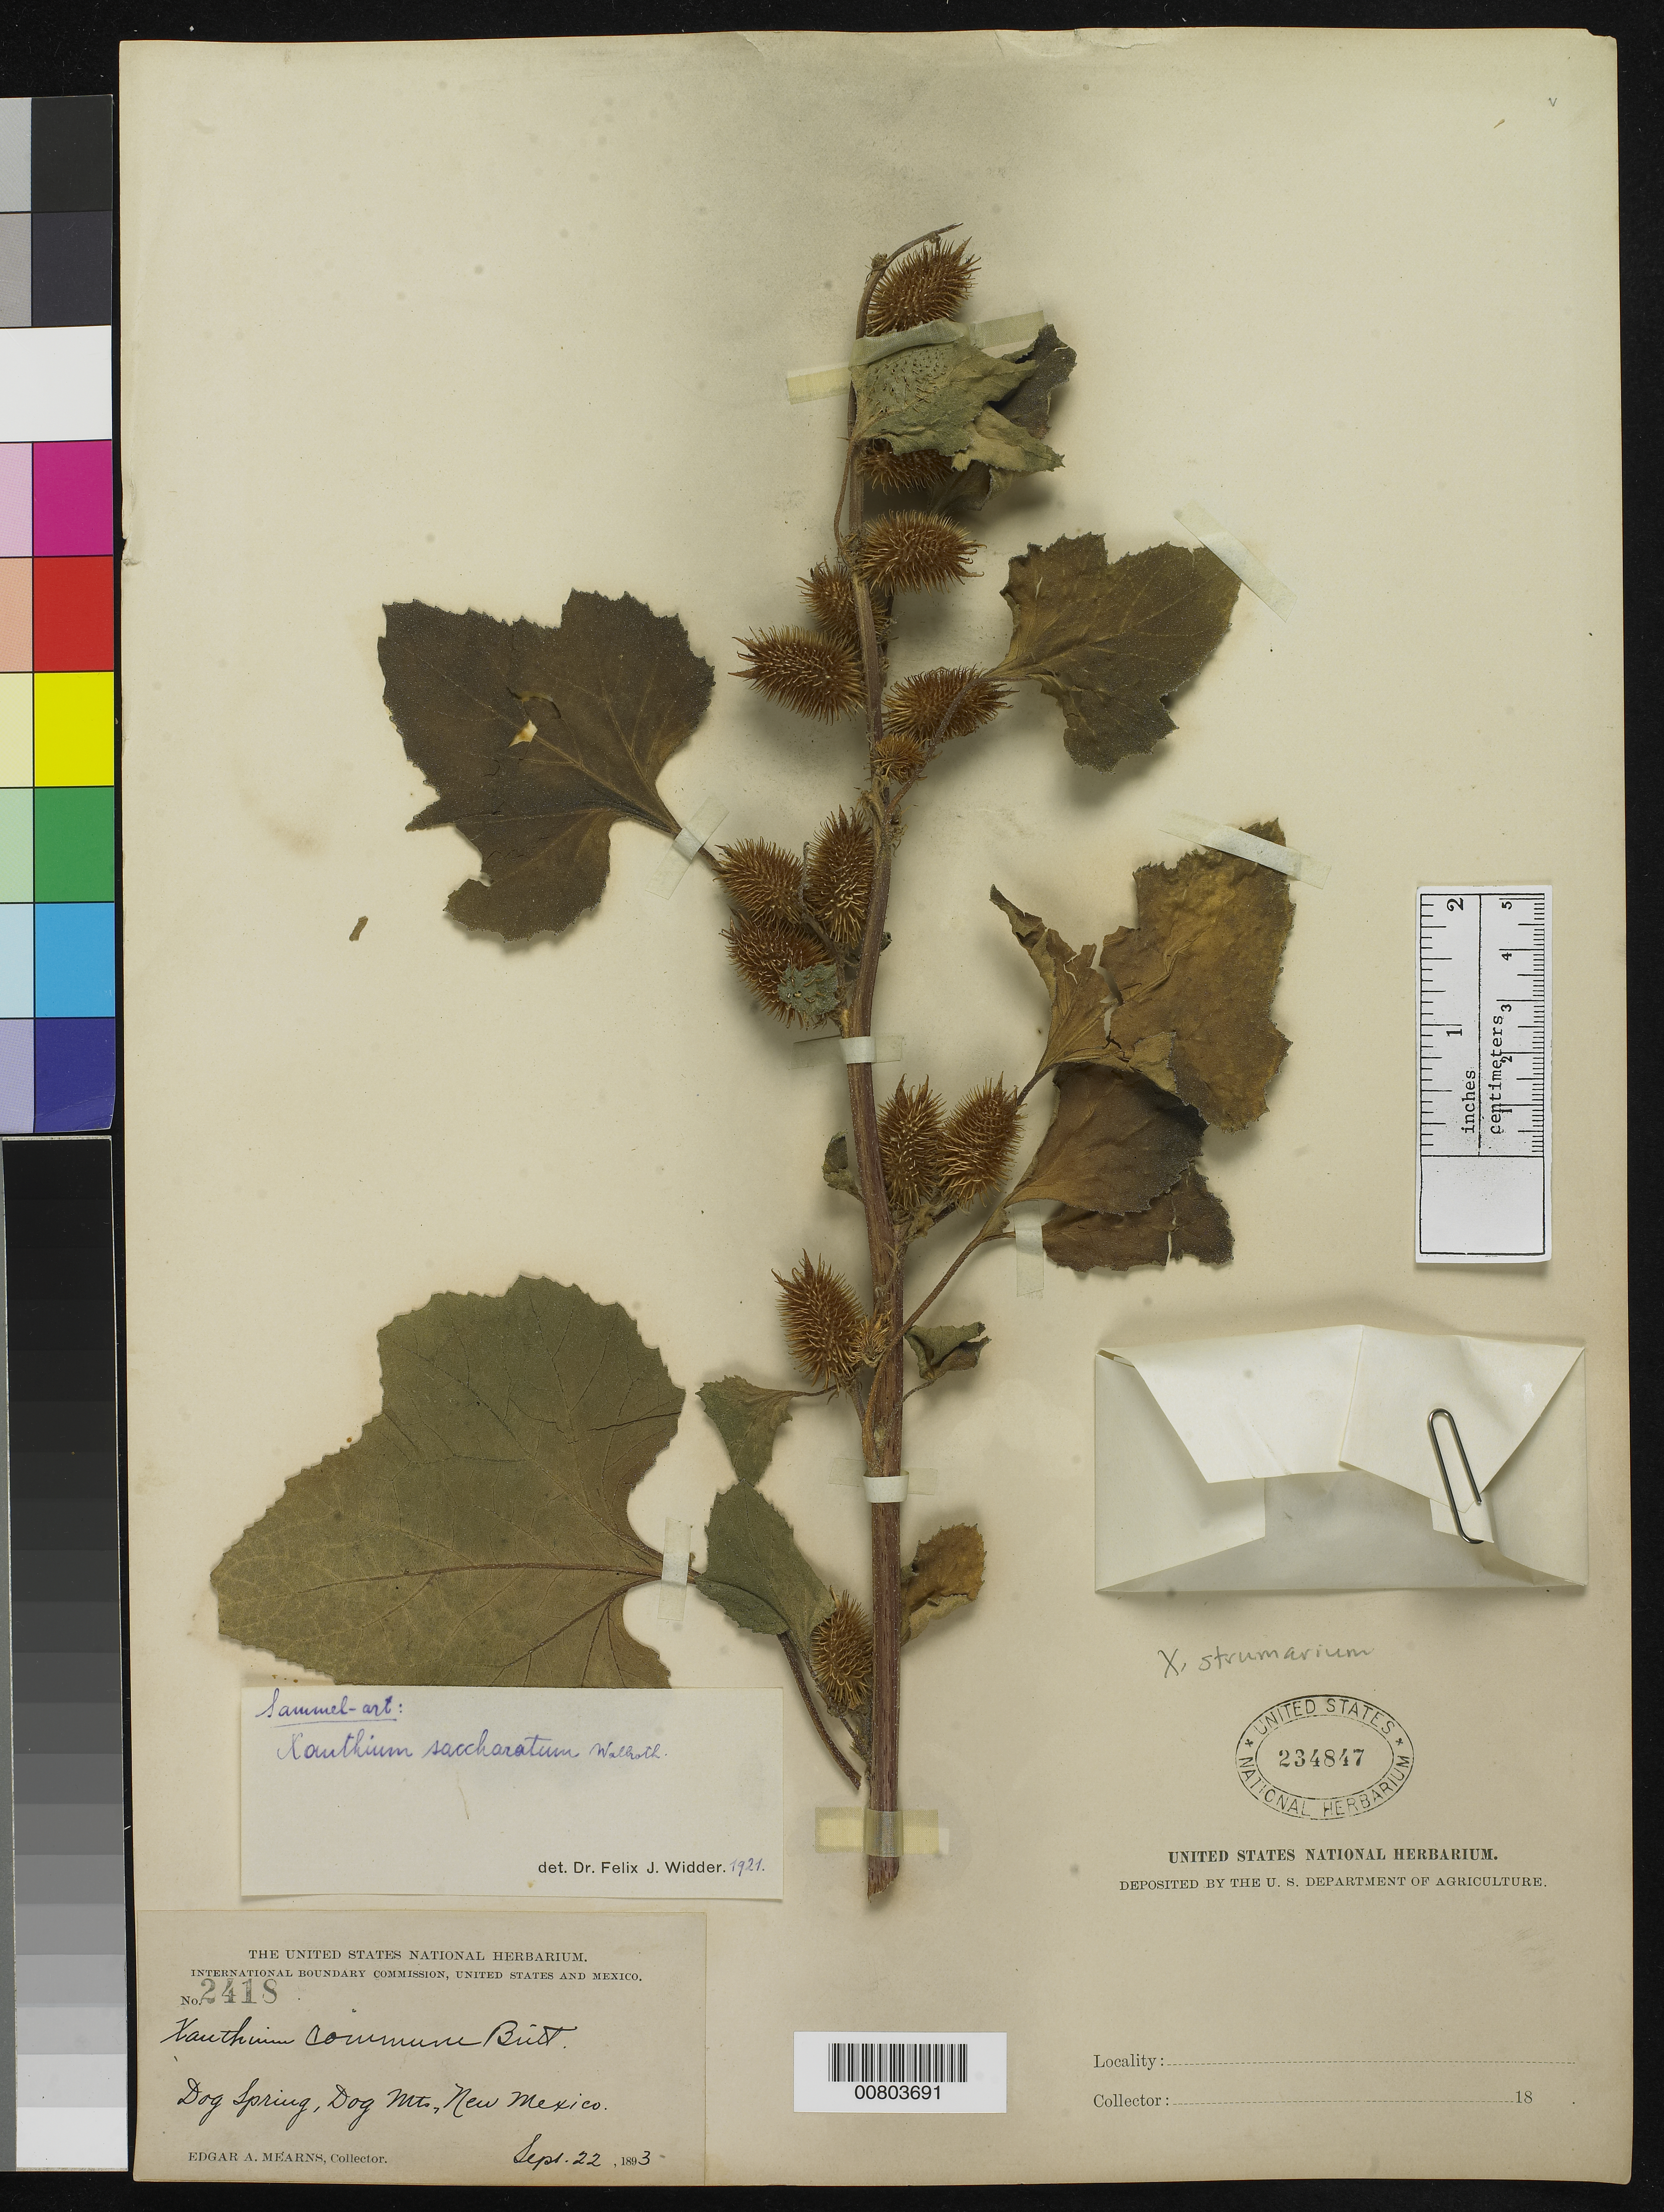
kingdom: Plantae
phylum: Tracheophyta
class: Magnoliopsida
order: Asterales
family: Asteraceae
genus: Xanthium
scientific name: Xanthium strumarium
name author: L.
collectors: E. A. Mearns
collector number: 2418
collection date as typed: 22 Sep 1893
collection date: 1893-09-22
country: United States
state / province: New Mexico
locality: Dog Spring, Dog Mts., New Mexico.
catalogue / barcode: US 234847